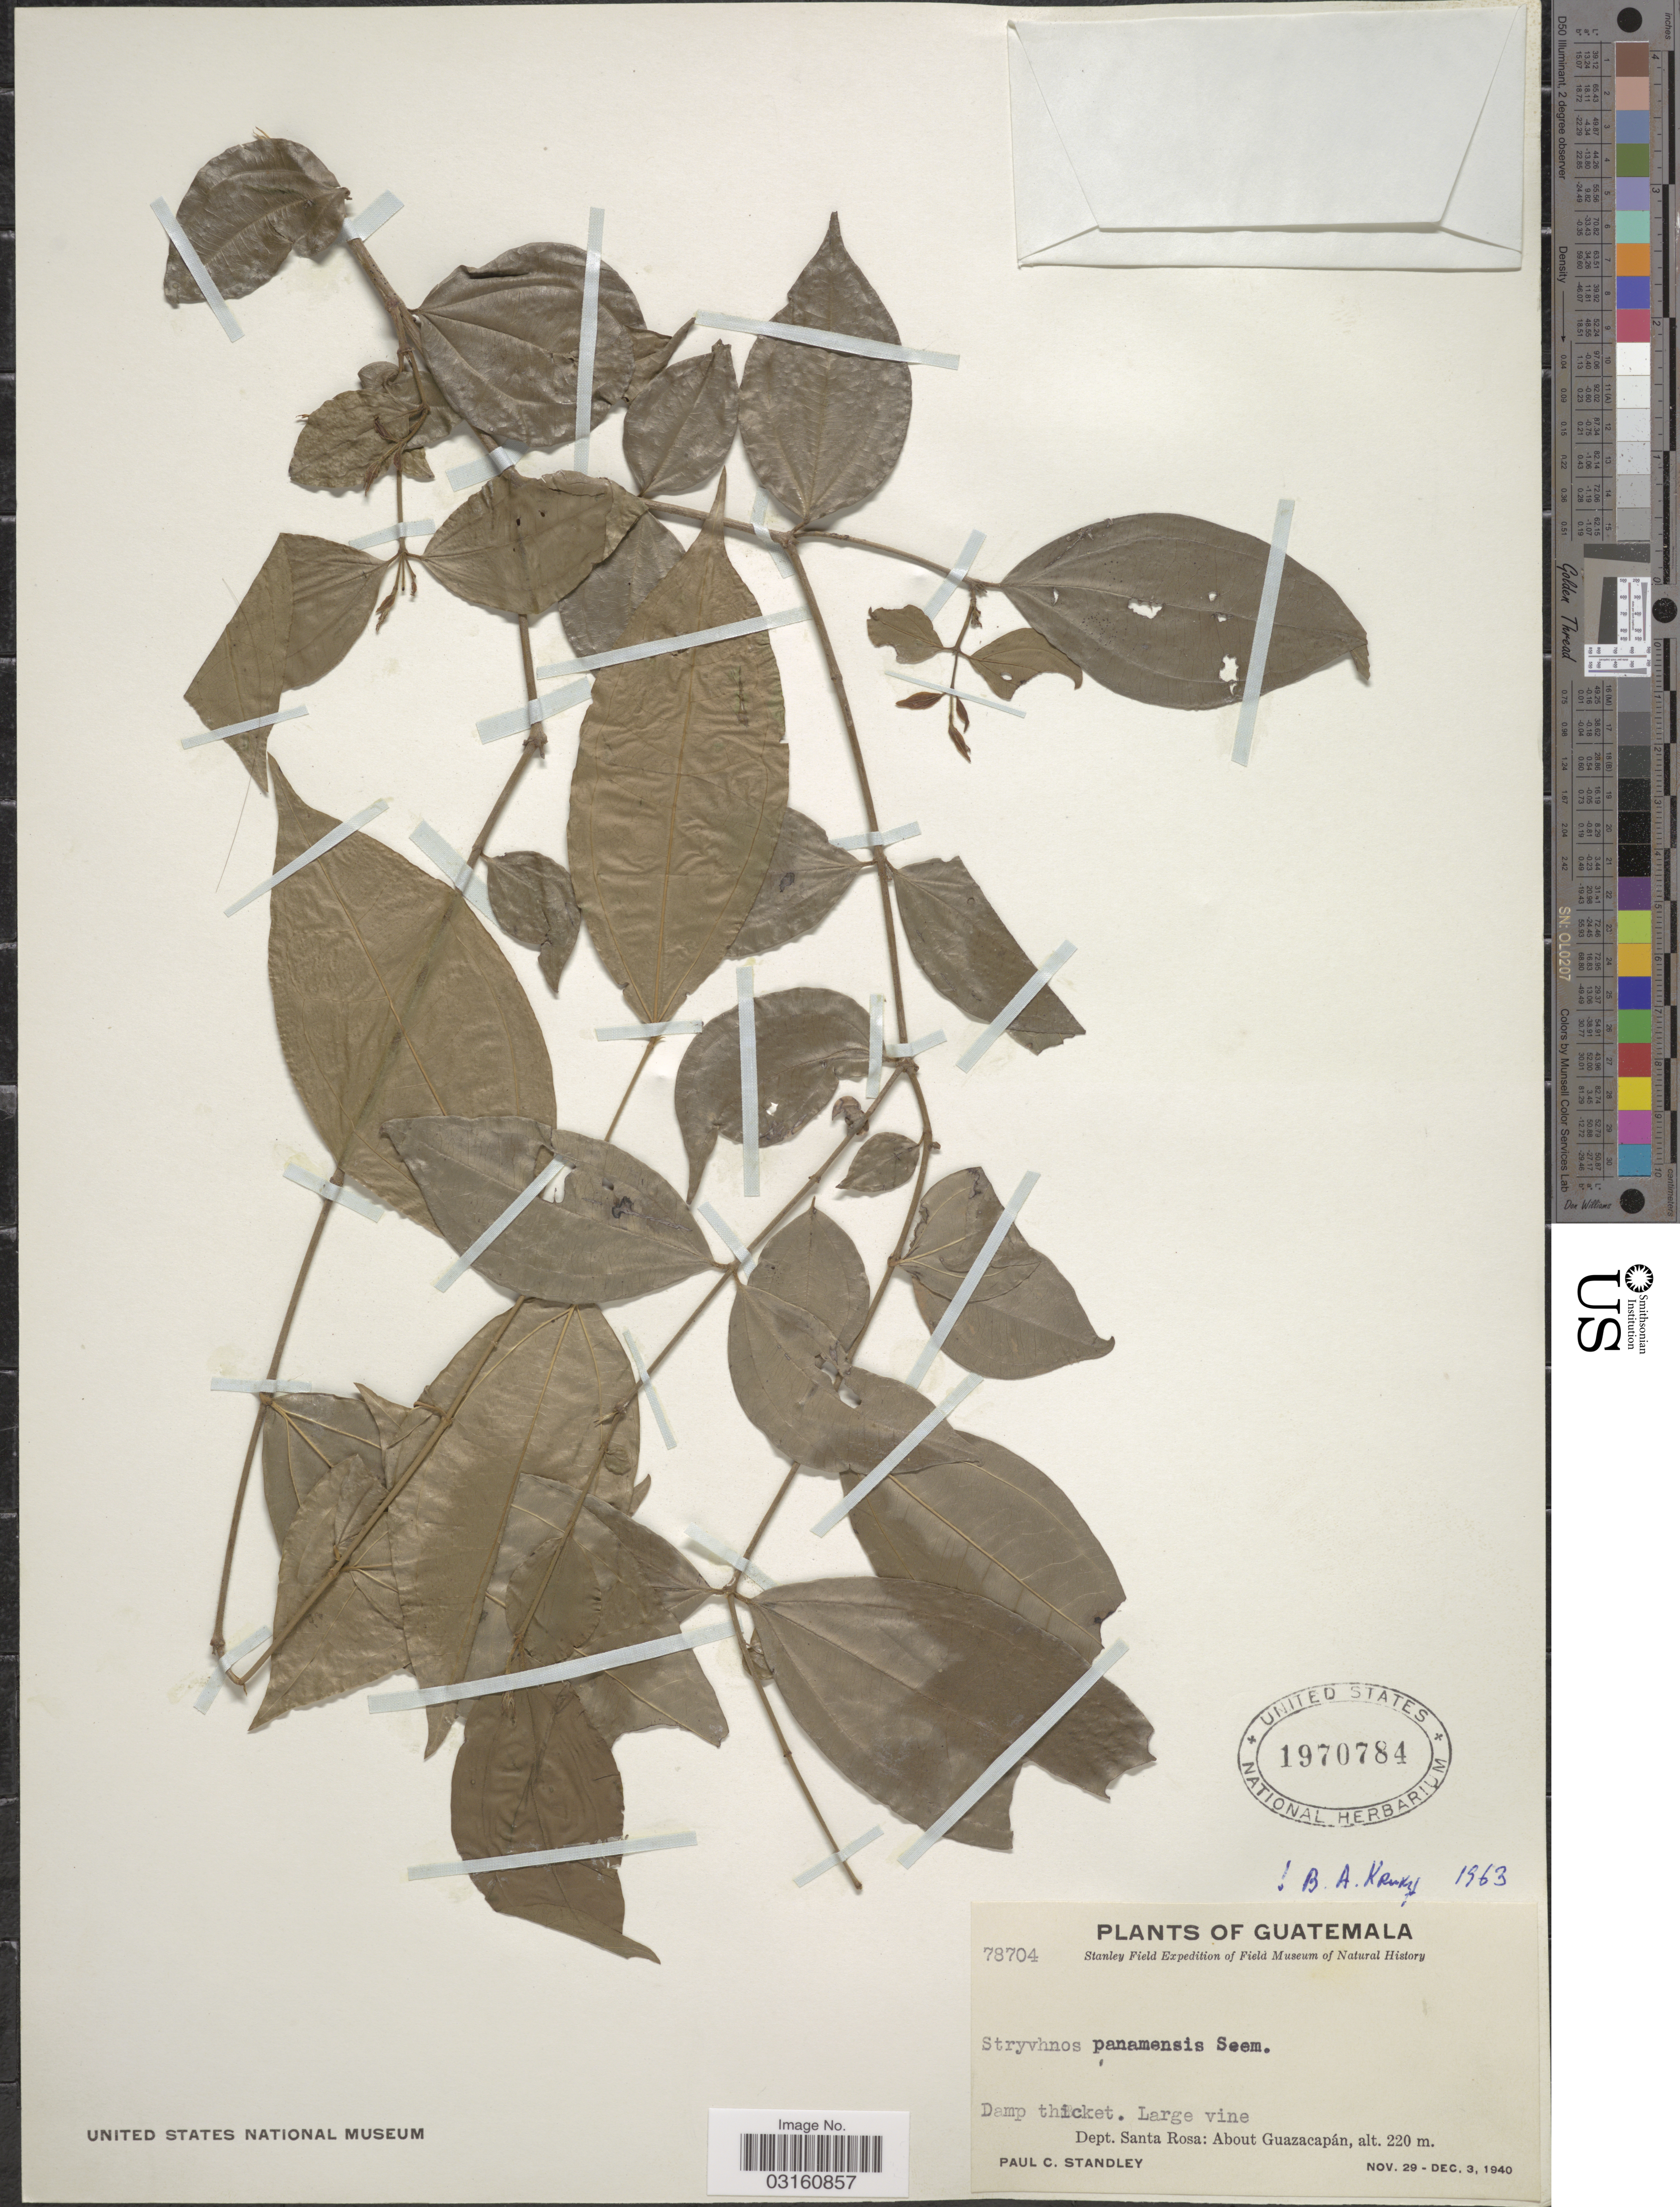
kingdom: Plantae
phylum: Tracheophyta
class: Magnoliopsida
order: Gentianales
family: Loganiaceae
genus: Strychnos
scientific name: Strychnos panamensis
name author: Seem.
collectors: P. C. Standley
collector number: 78704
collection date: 1940-11-29/1940-12-03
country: Guatemala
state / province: Santa Rosa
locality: Dept. Santa Rosa: About Guazacapán.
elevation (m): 220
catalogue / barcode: US 1970784